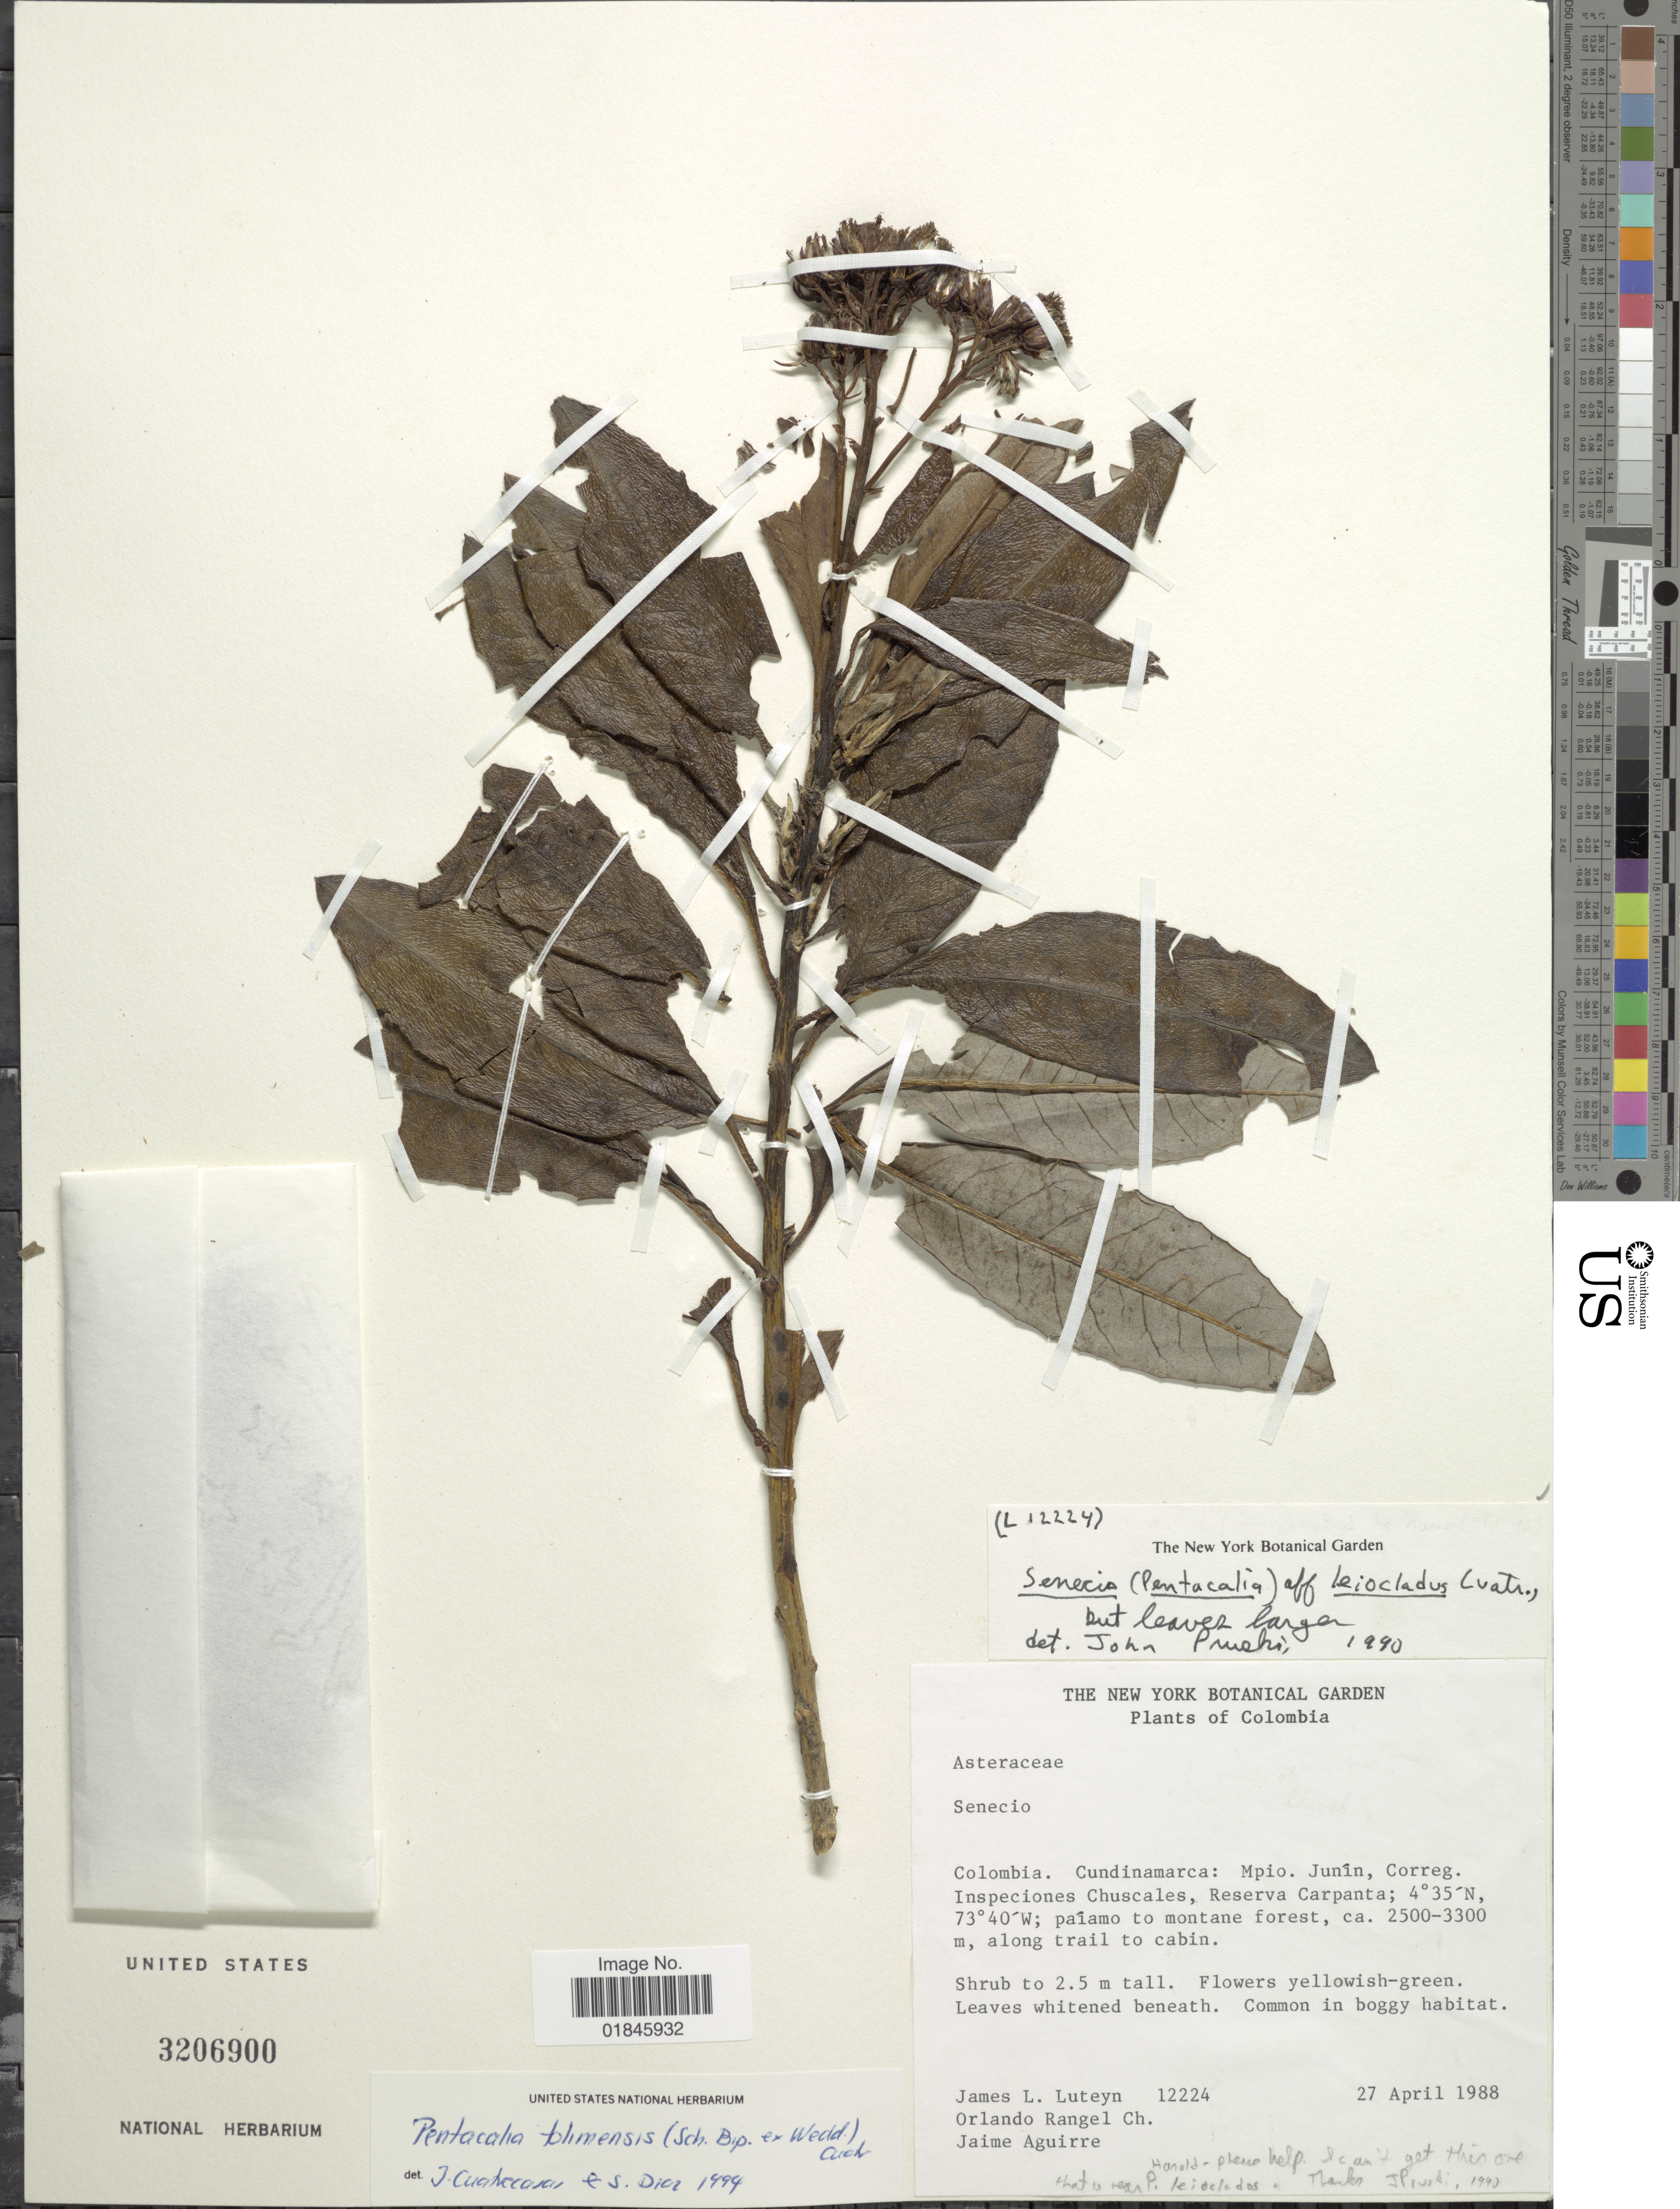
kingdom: Plantae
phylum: Tracheophyta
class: Magnoliopsida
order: Asterales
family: Asteraceae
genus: Pentacalia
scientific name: Pentacalia tolimensis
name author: (Sch. Bip. ex Wedd.) Cuatrec.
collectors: J. L. Luteyn, O. Rangel & J. Aguirre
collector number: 12224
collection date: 1988-04-27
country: Colombia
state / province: Cundinamarca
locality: Colombia. Cundinamarca: Mpio. Junín, Correg. Inspeciones Chuscales, Reserva Carpanta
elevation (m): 2500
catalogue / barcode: US 3206900